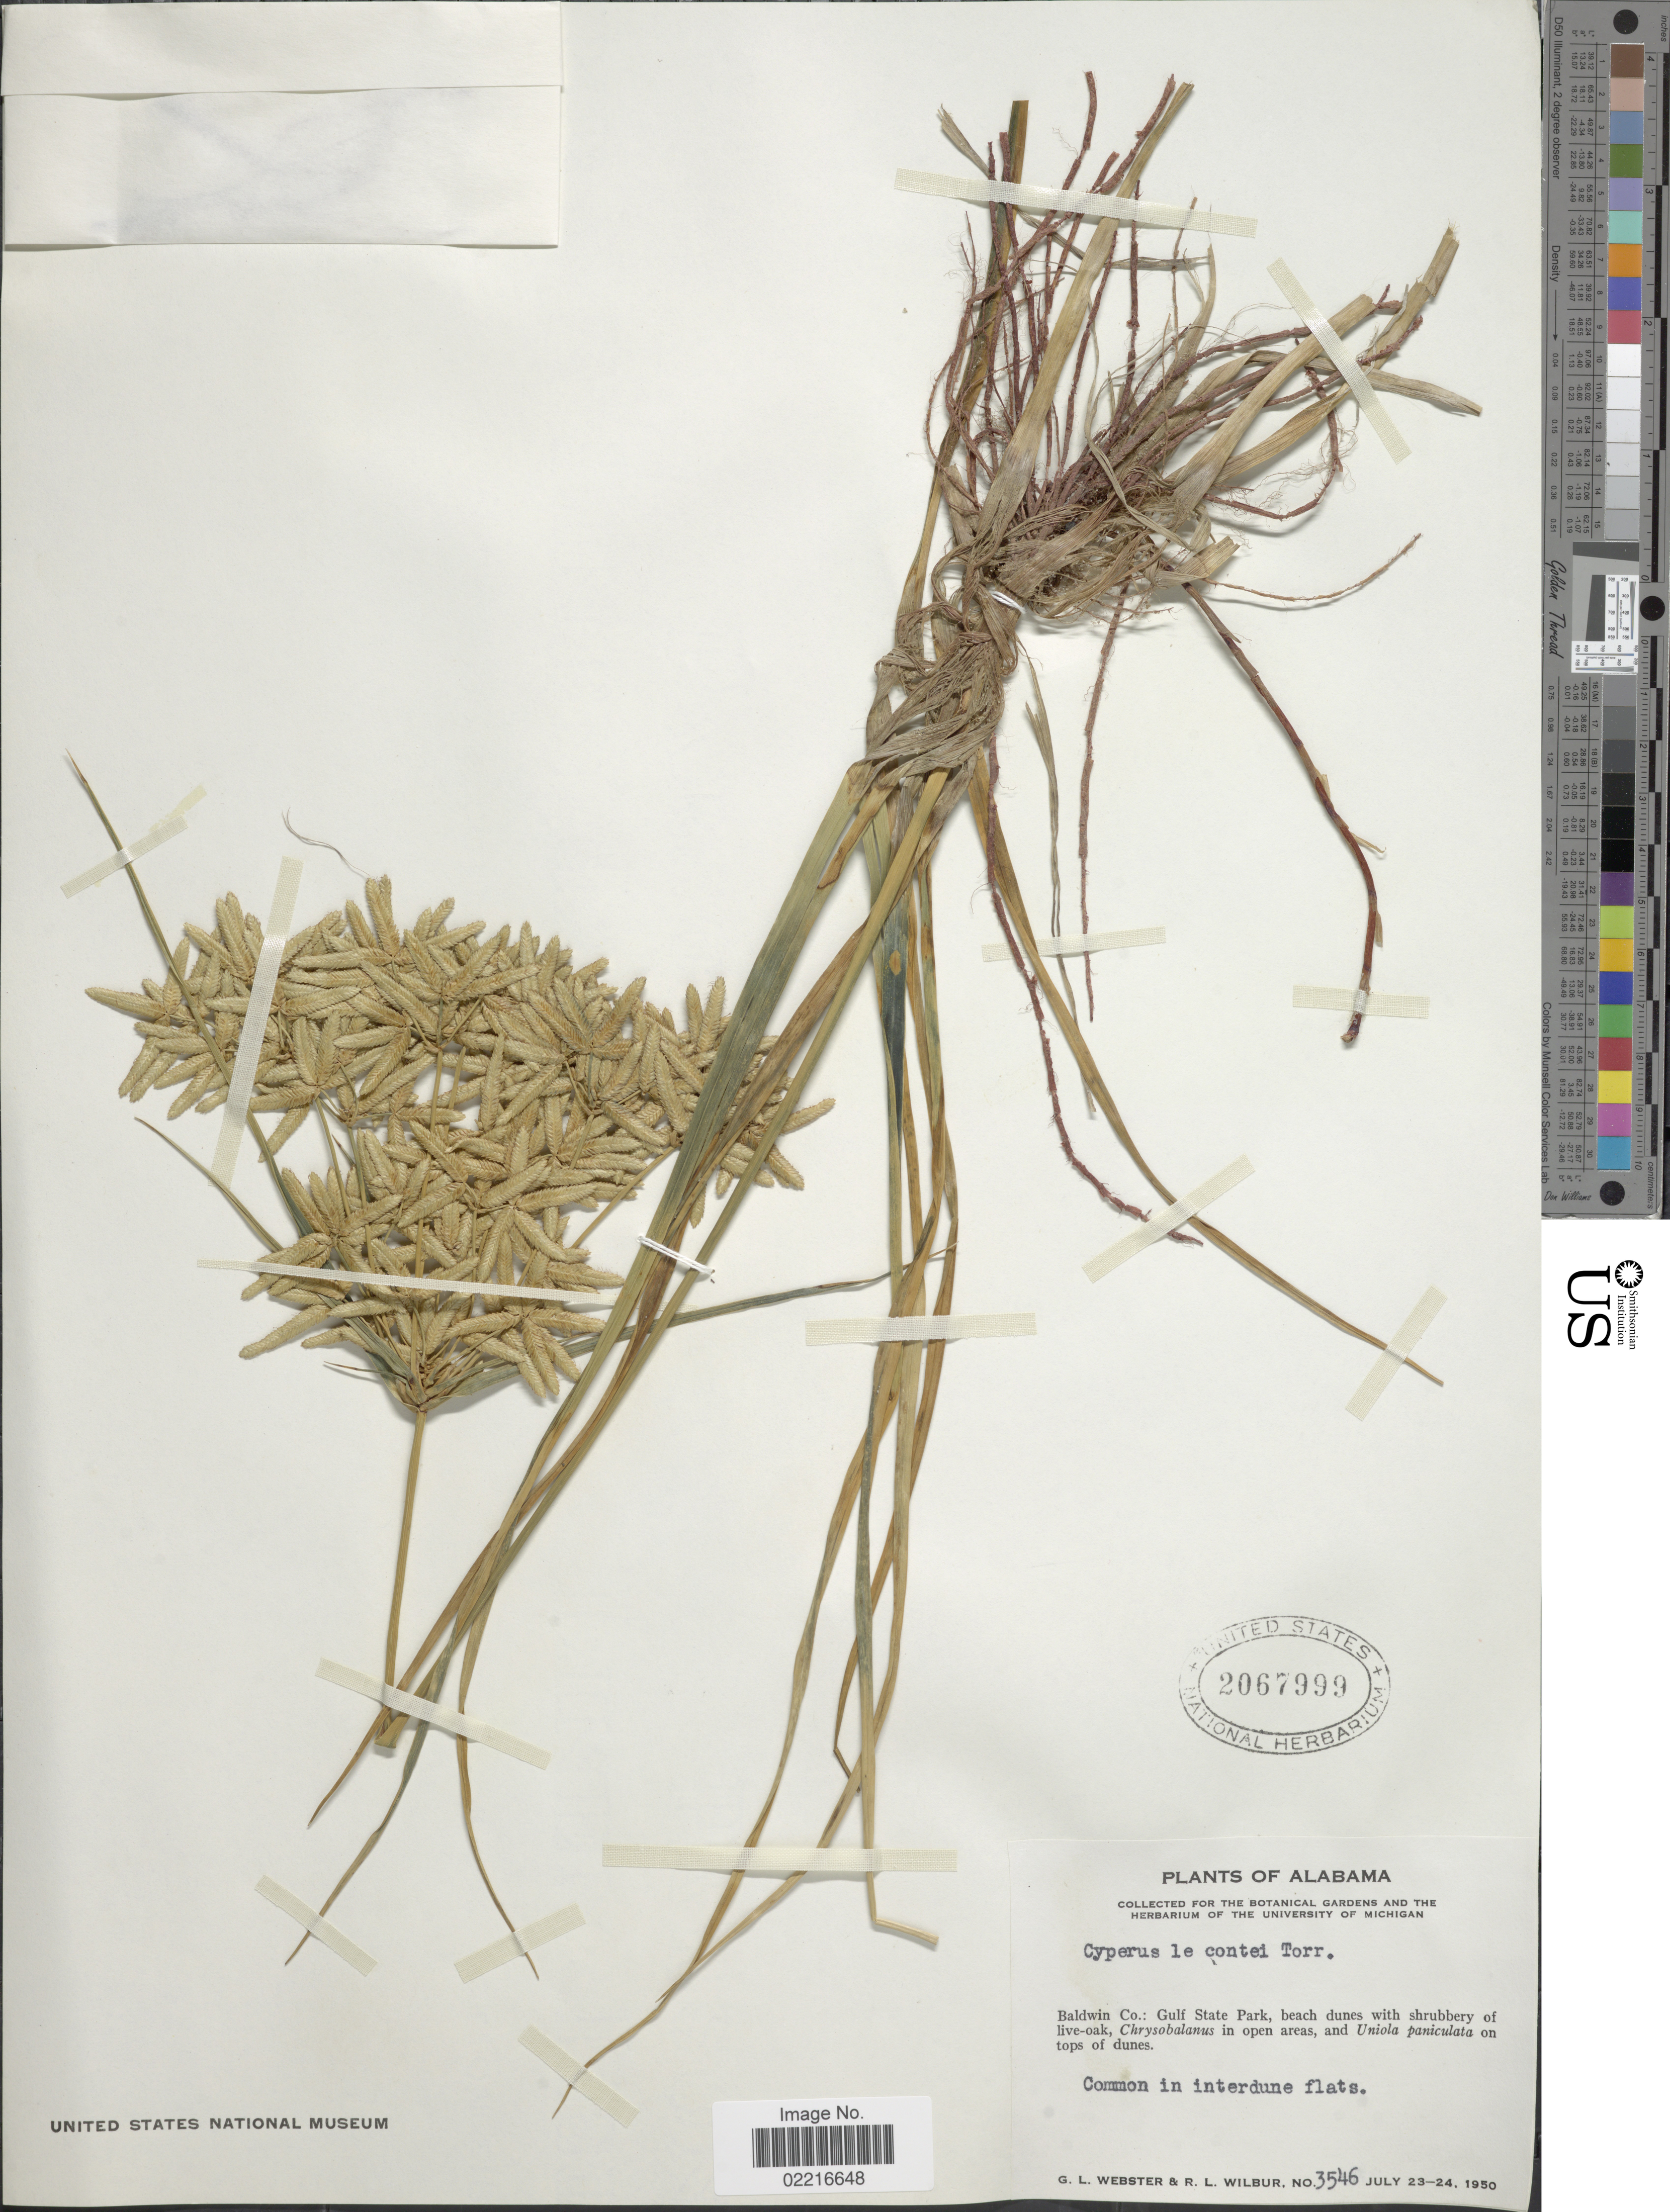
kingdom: Plantae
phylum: Tracheophyta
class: Liliopsida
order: Poales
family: Cyperaceae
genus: Cyperus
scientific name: Cyperus lecontei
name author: Torr. ex Steud.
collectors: G. L. Webster & R. L. Wilbur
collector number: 3546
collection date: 1950-07-23/1950-07-24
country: United States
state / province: Alabama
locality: Baldwin Co.: Gulf State Park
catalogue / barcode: US 2067999